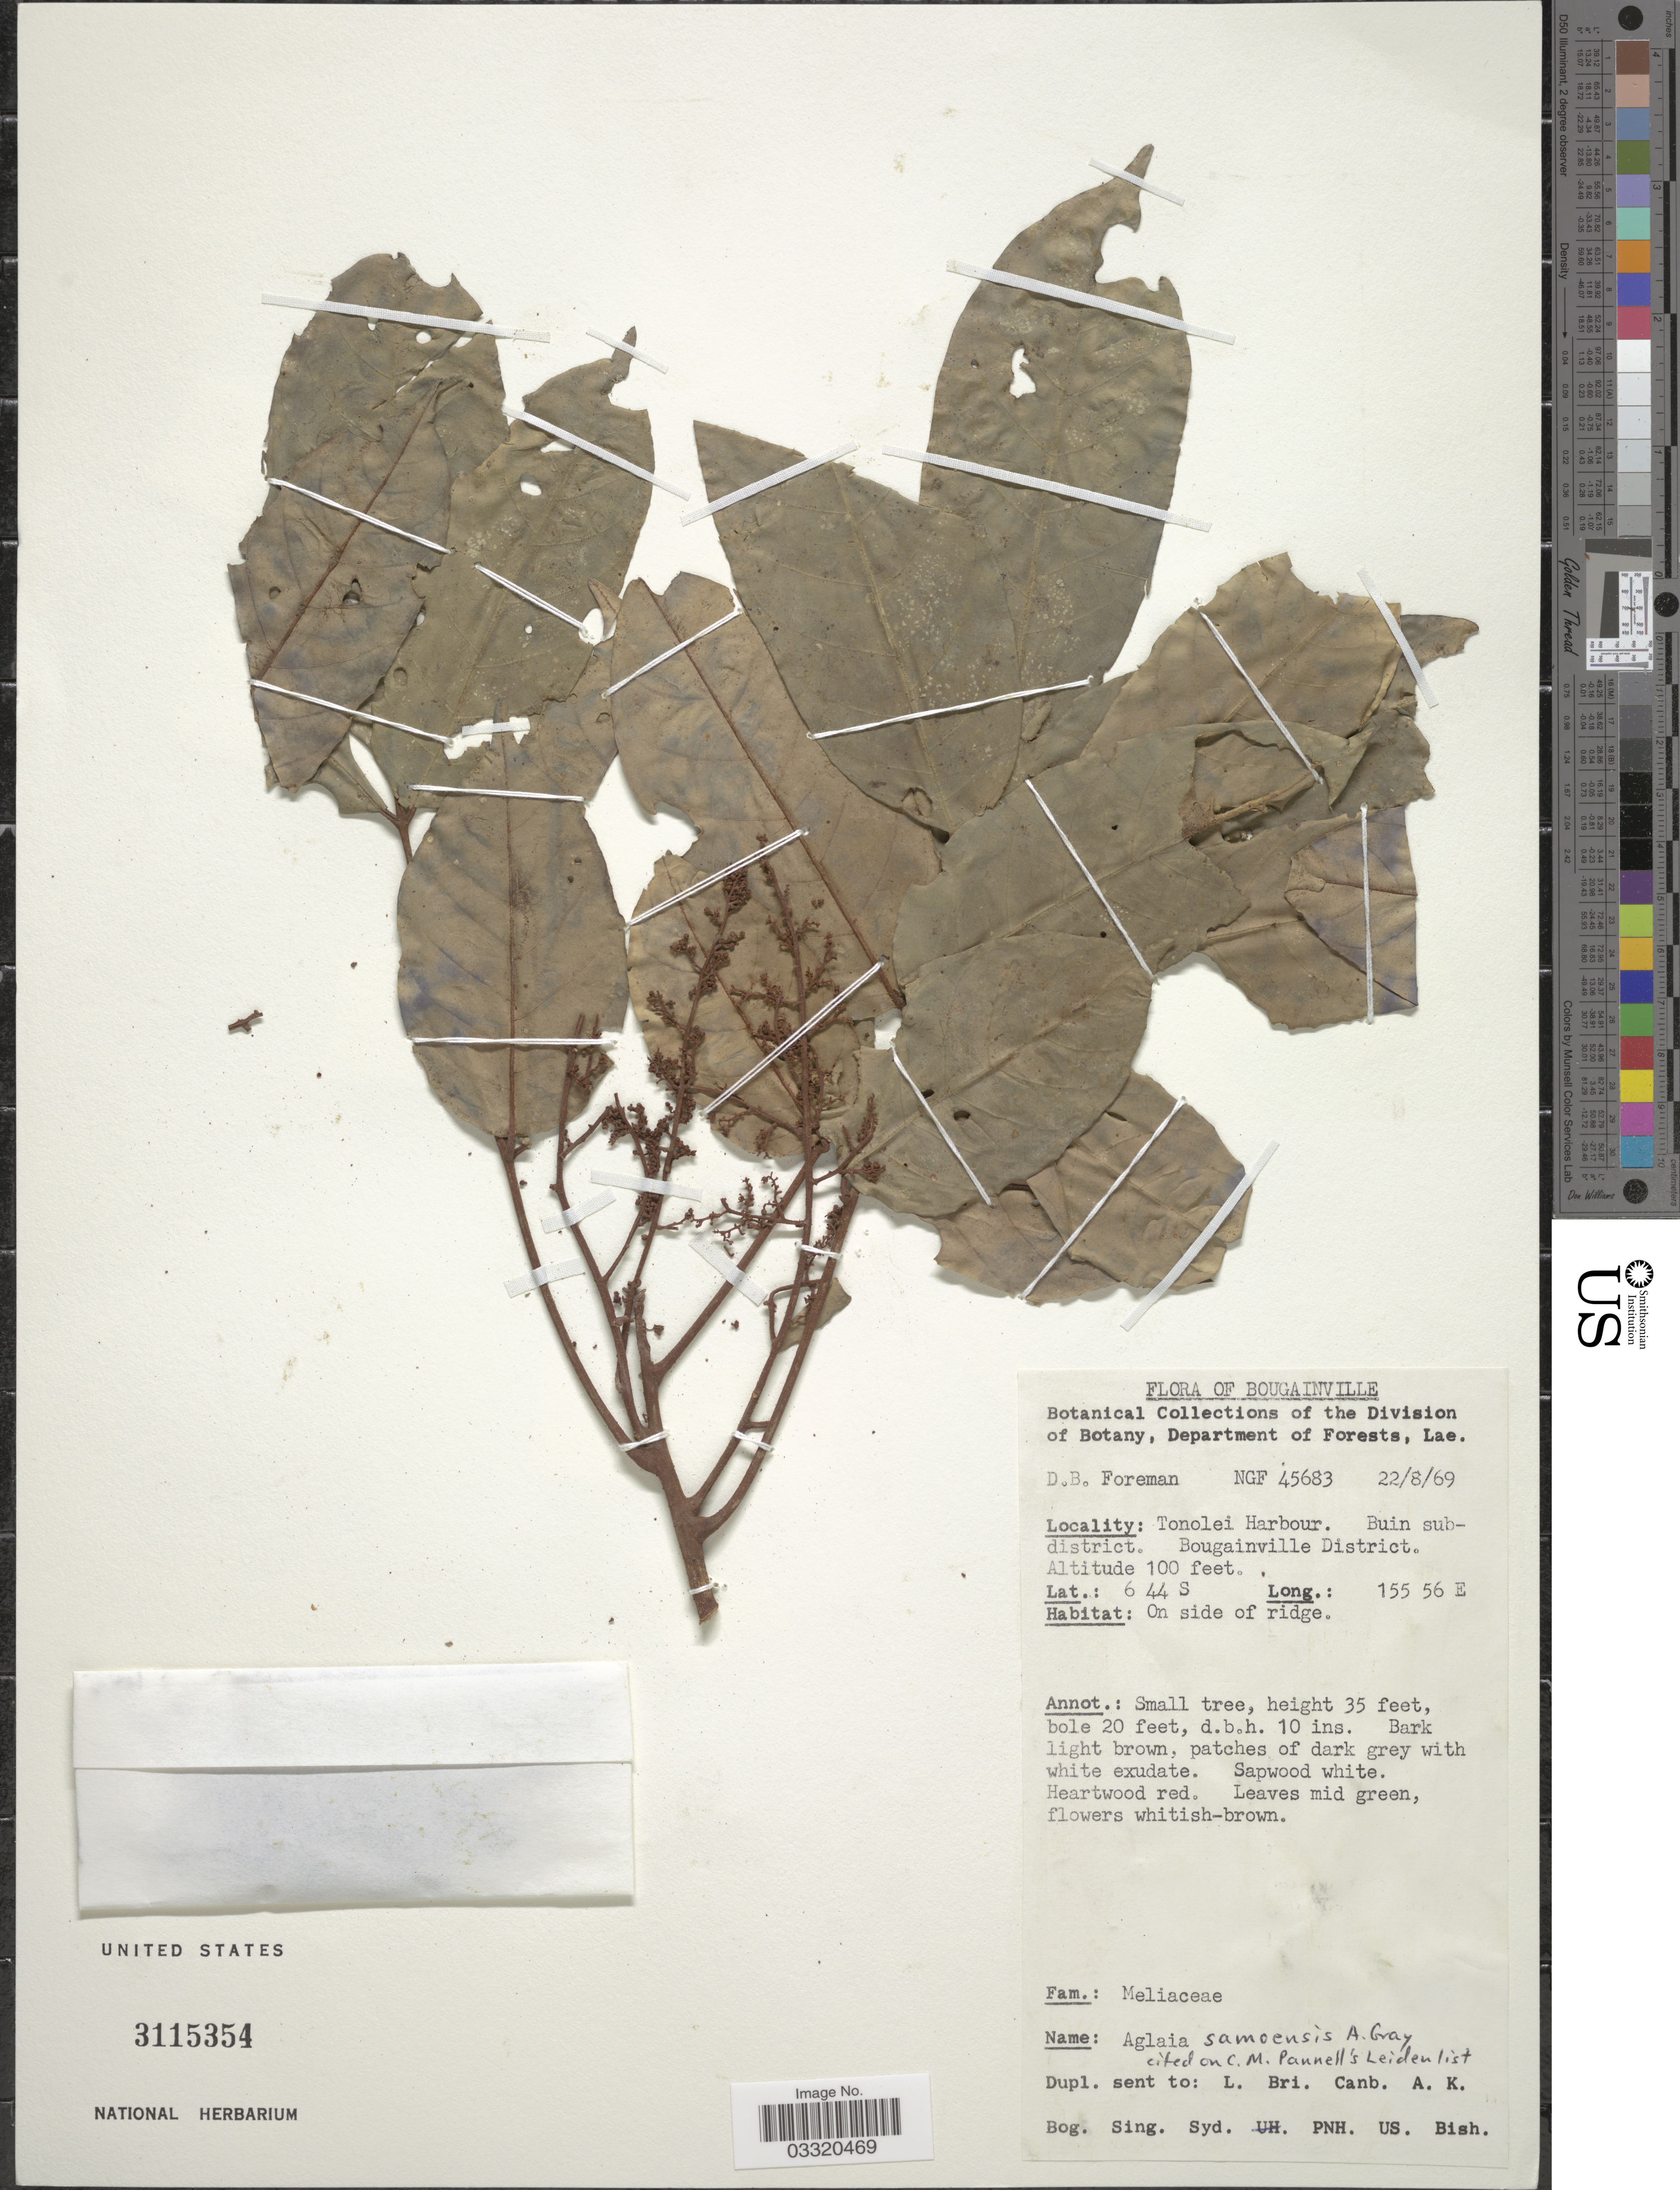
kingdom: Plantae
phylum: Tracheophyta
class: Magnoliopsida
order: Sapindales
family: Meliaceae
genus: Aglaia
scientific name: Aglaia samoensis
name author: A. Gray in Wilkes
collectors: D. Foreman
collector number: NGF45683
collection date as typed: Transcribed d/m/y: 22/8/69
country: Papua New Guinea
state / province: Bougainville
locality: Tonolei Harbour. Buin subdistrict. Bougainville District.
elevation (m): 30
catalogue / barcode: US 3115354